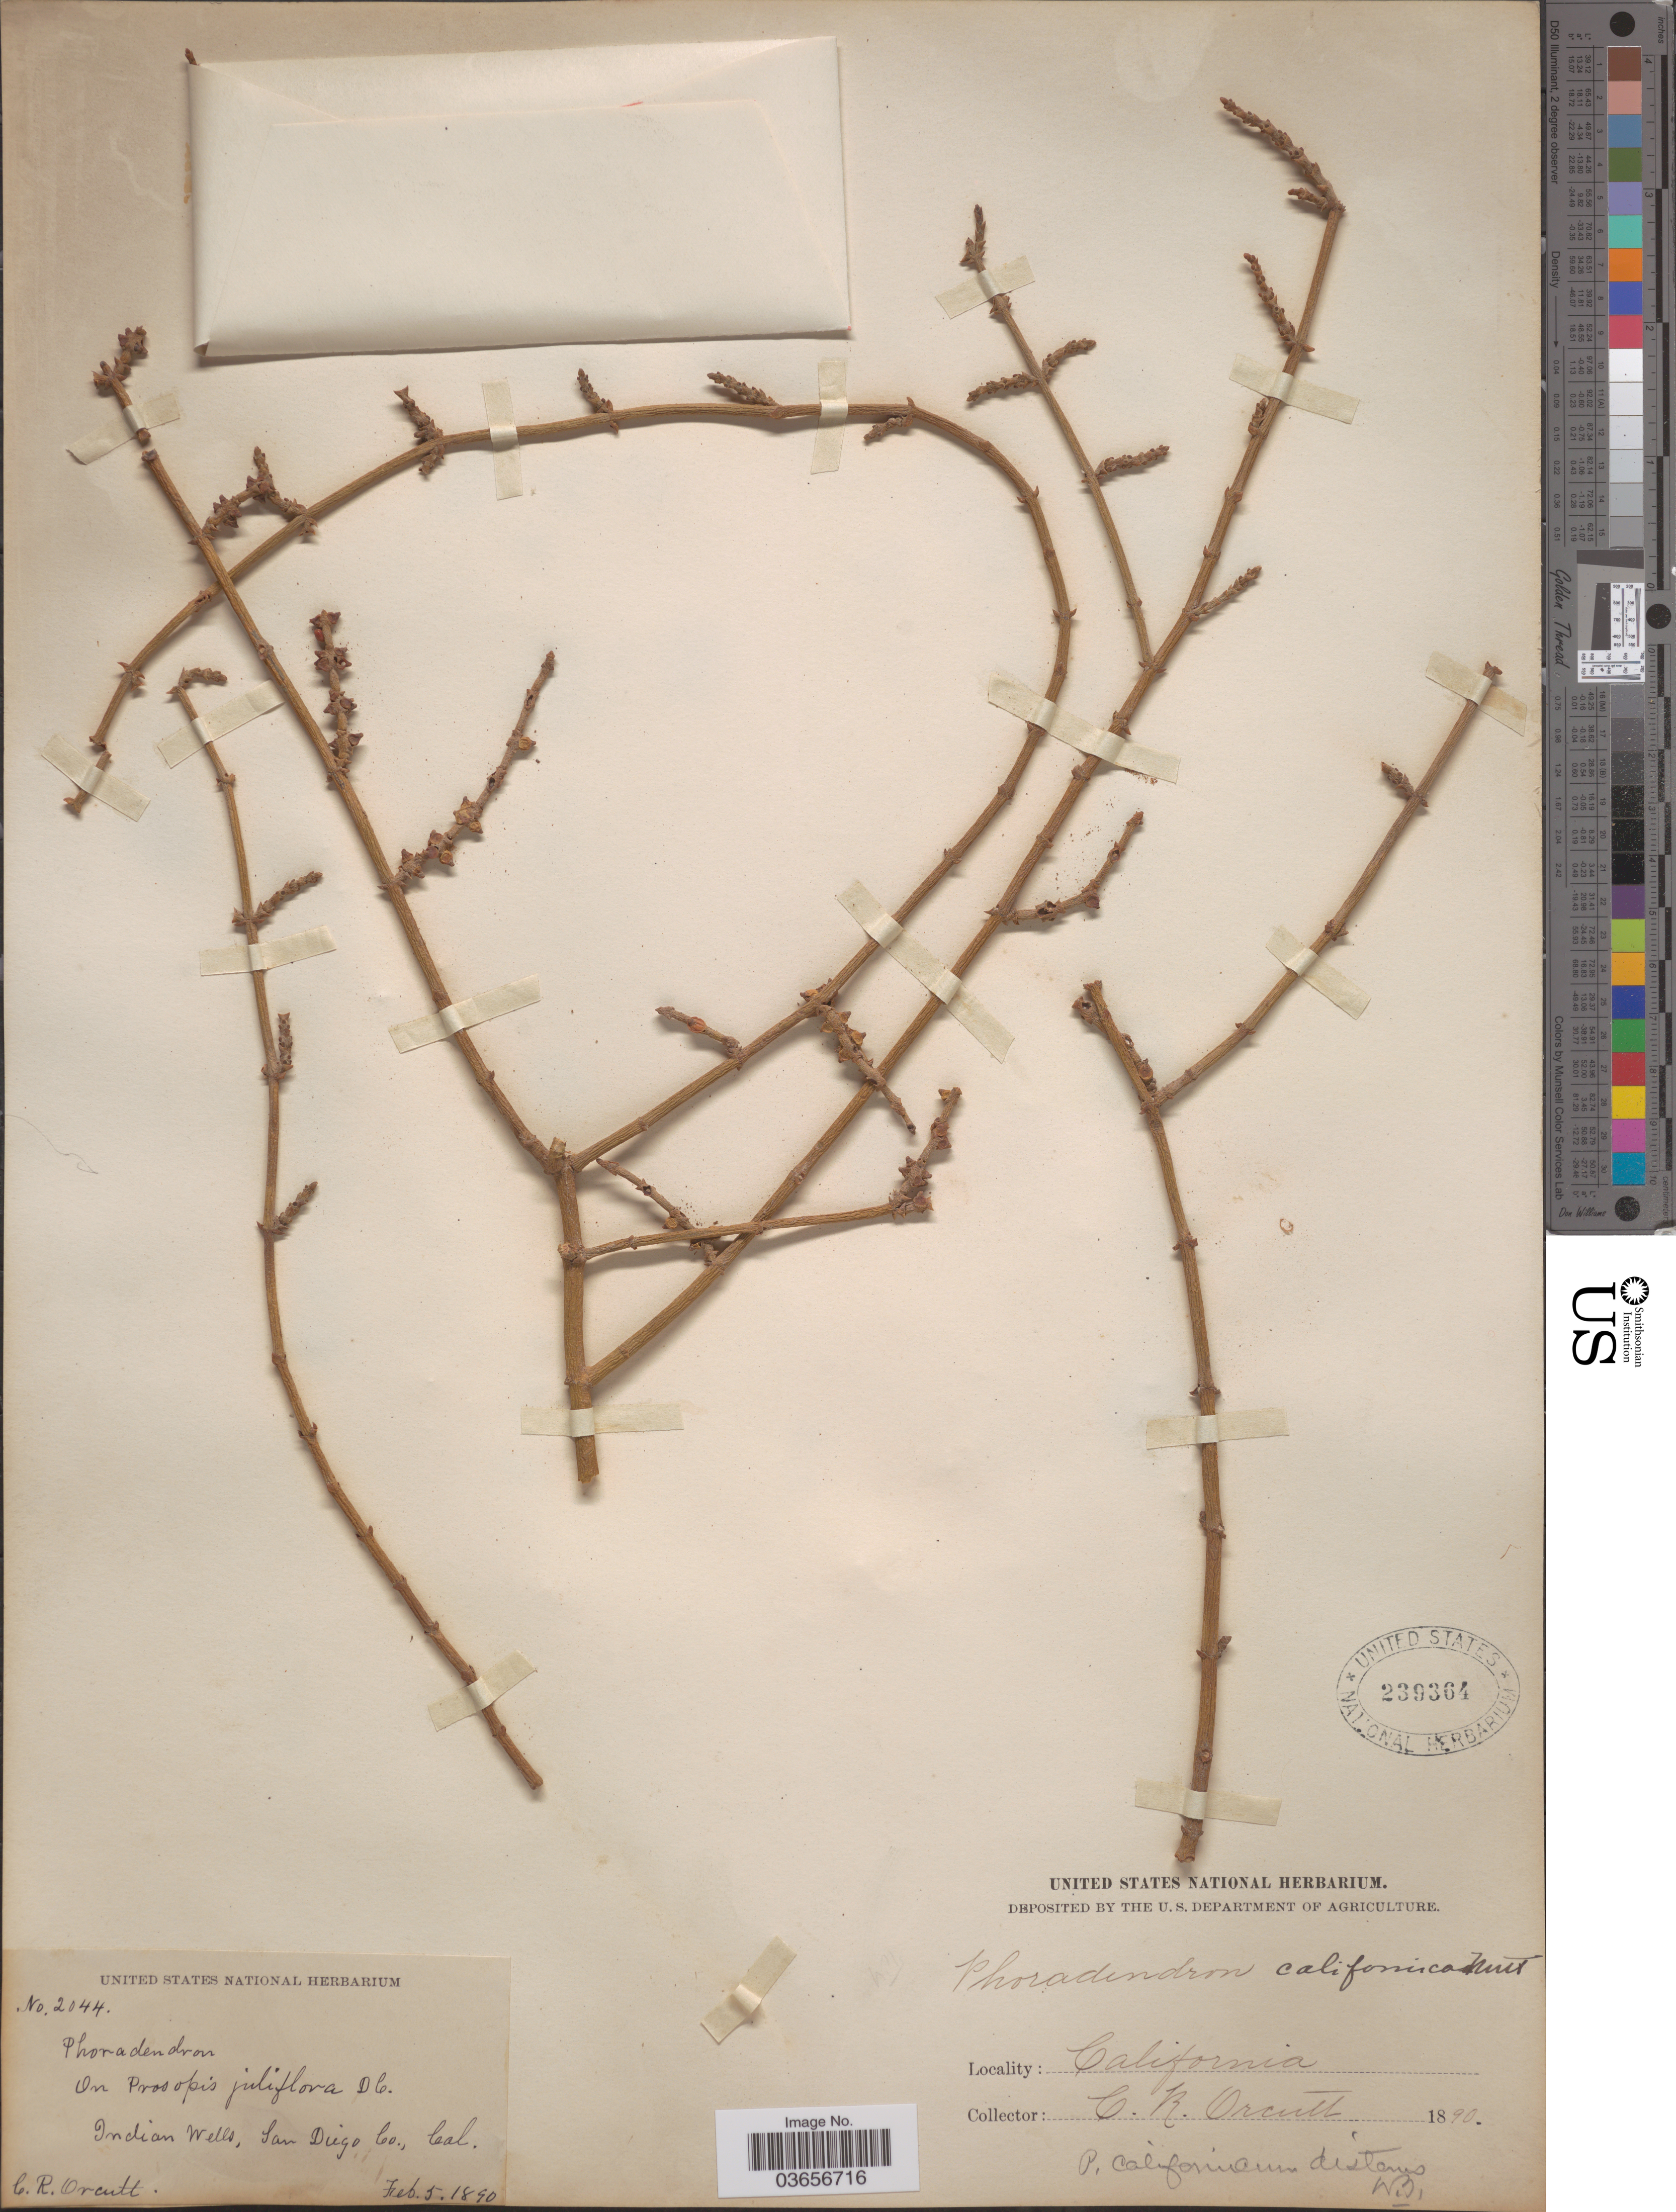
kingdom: Plantae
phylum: Tracheophyta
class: Magnoliopsida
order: Santalales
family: Viscaceae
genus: Phoradendron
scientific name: Phoradendron californicum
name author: Nutt.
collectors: C. R. Orcutt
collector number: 2044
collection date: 1890-02-05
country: United States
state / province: California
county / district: Riverside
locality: Indian Wells, San Diego Co.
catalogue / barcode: US 239364